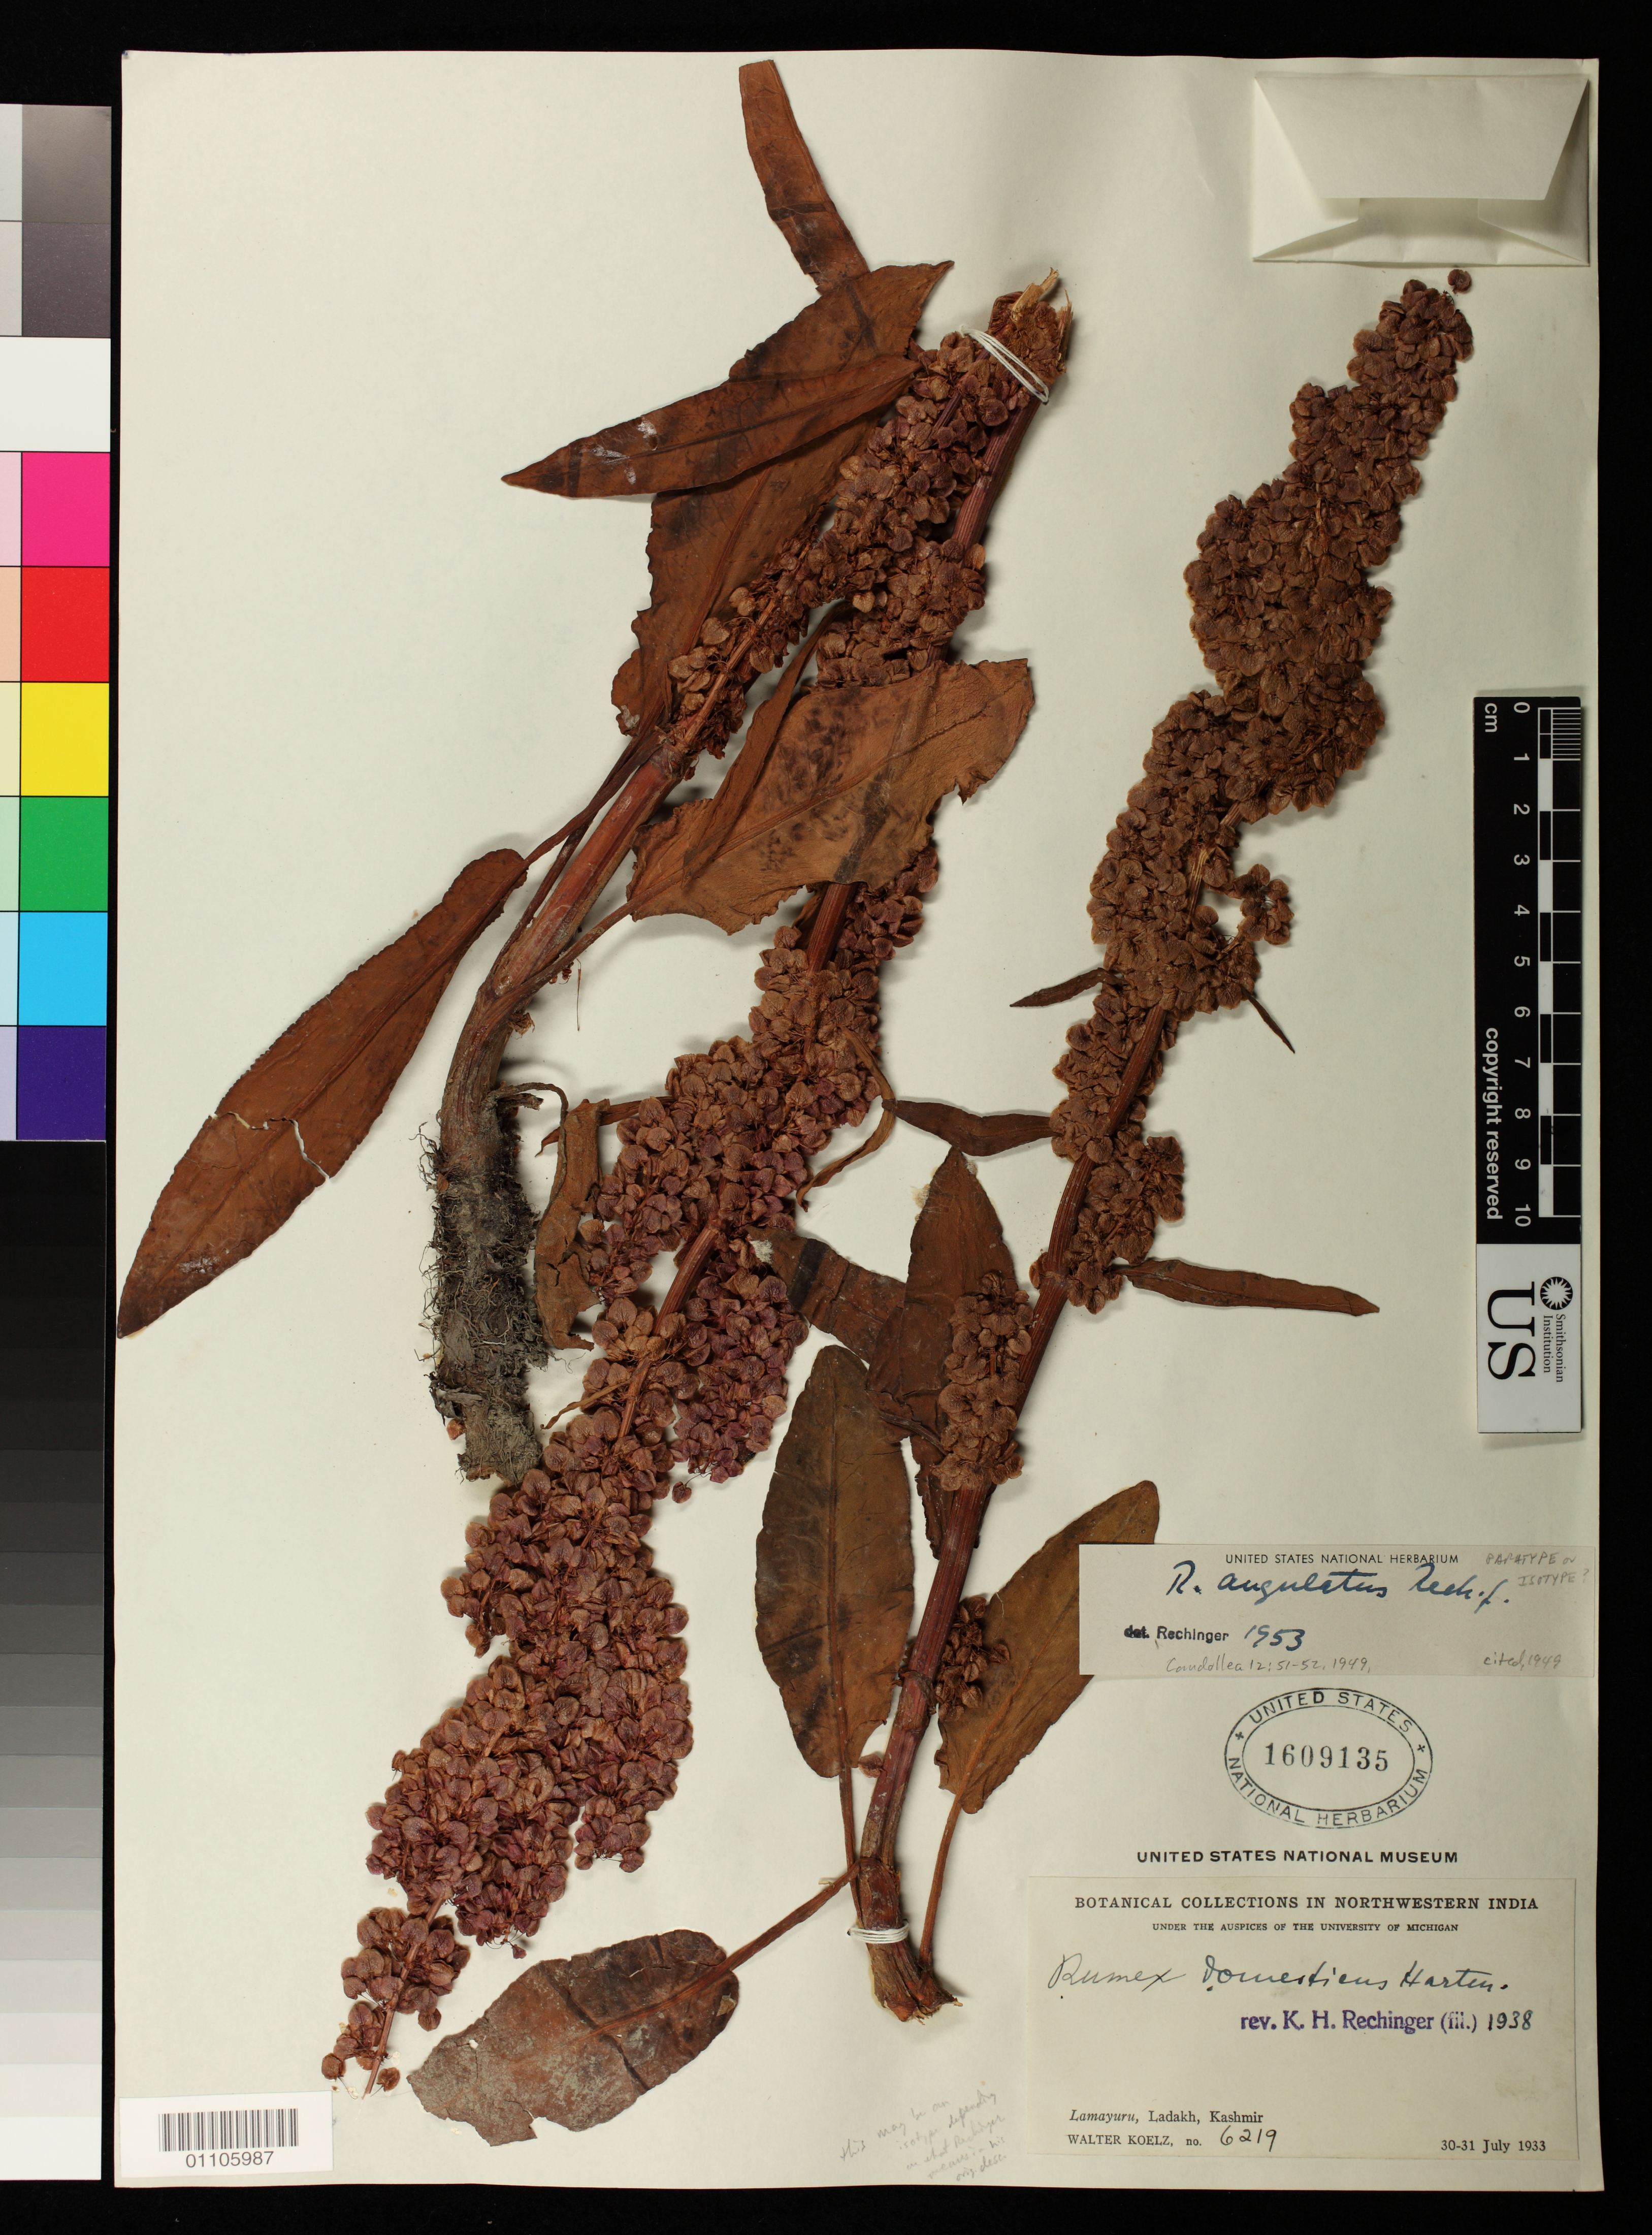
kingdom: Plantae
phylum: Tracheophyta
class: Magnoliopsida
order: Caryophyllales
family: Polygonaceae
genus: Rumex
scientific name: Rumex angulatus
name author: Rech. f.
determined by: Rechinger, K. H.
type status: Possible Type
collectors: W. N. Koelz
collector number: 6219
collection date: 1933-07-30/1933-07-31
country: India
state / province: Ladakh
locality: Lamayuru, Ladakh, Kashmir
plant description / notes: Type citation in protologue is ambiguous; cites 3 collections followed by "Typus in Herb. Mus. Brit.". This specimen (Koelz 6219) is probably a paratype, as BM online records show Ludlow & Sherriff [Fl. Kashm.] 8477 as the type.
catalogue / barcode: US 1609135